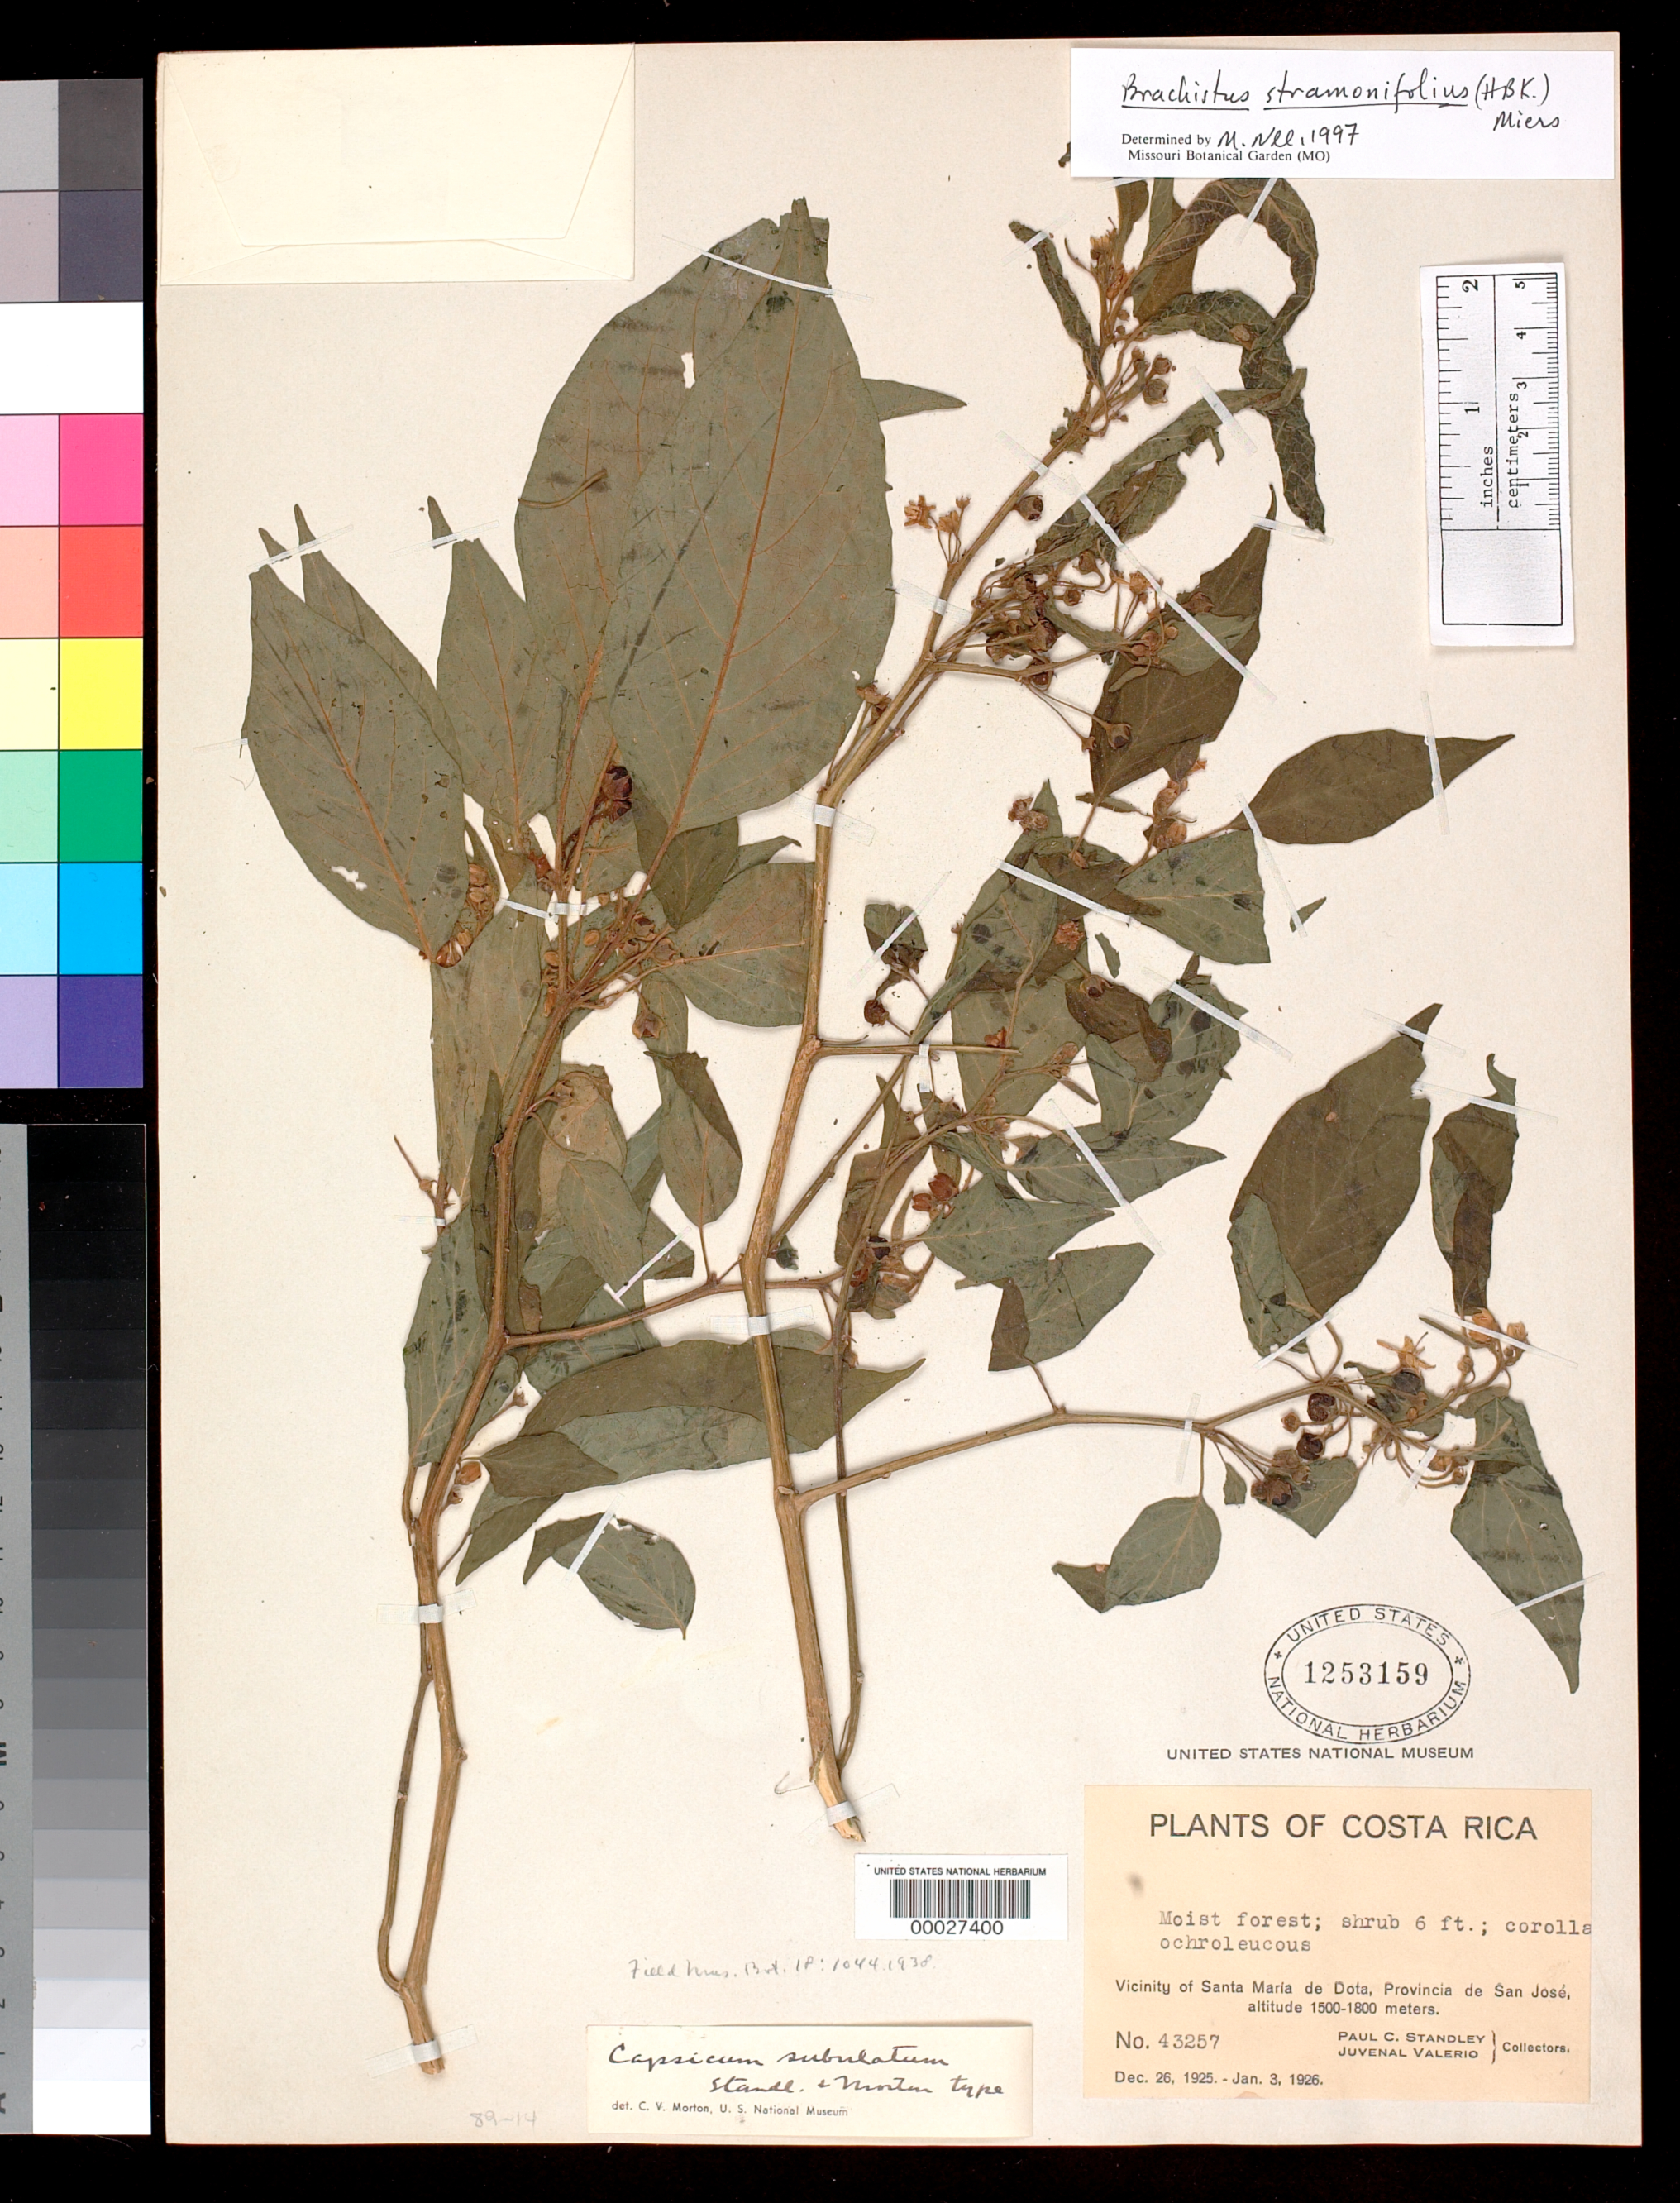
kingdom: Plantae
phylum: Tracheophyta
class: Magnoliopsida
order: Solanales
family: Solanaceae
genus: Capsicum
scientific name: Capsicum subulatum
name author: Standl. & C.V. Morton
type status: Holotype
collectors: P. C. Standley & J. Valerio R.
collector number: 43257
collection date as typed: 26 Dec 1925 to 03 Jan 1926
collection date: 1925-12-26/1926-01-03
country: Costa Rica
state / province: San José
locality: Vicinity of Santa Maria de Dota.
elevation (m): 1500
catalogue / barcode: US 1253159